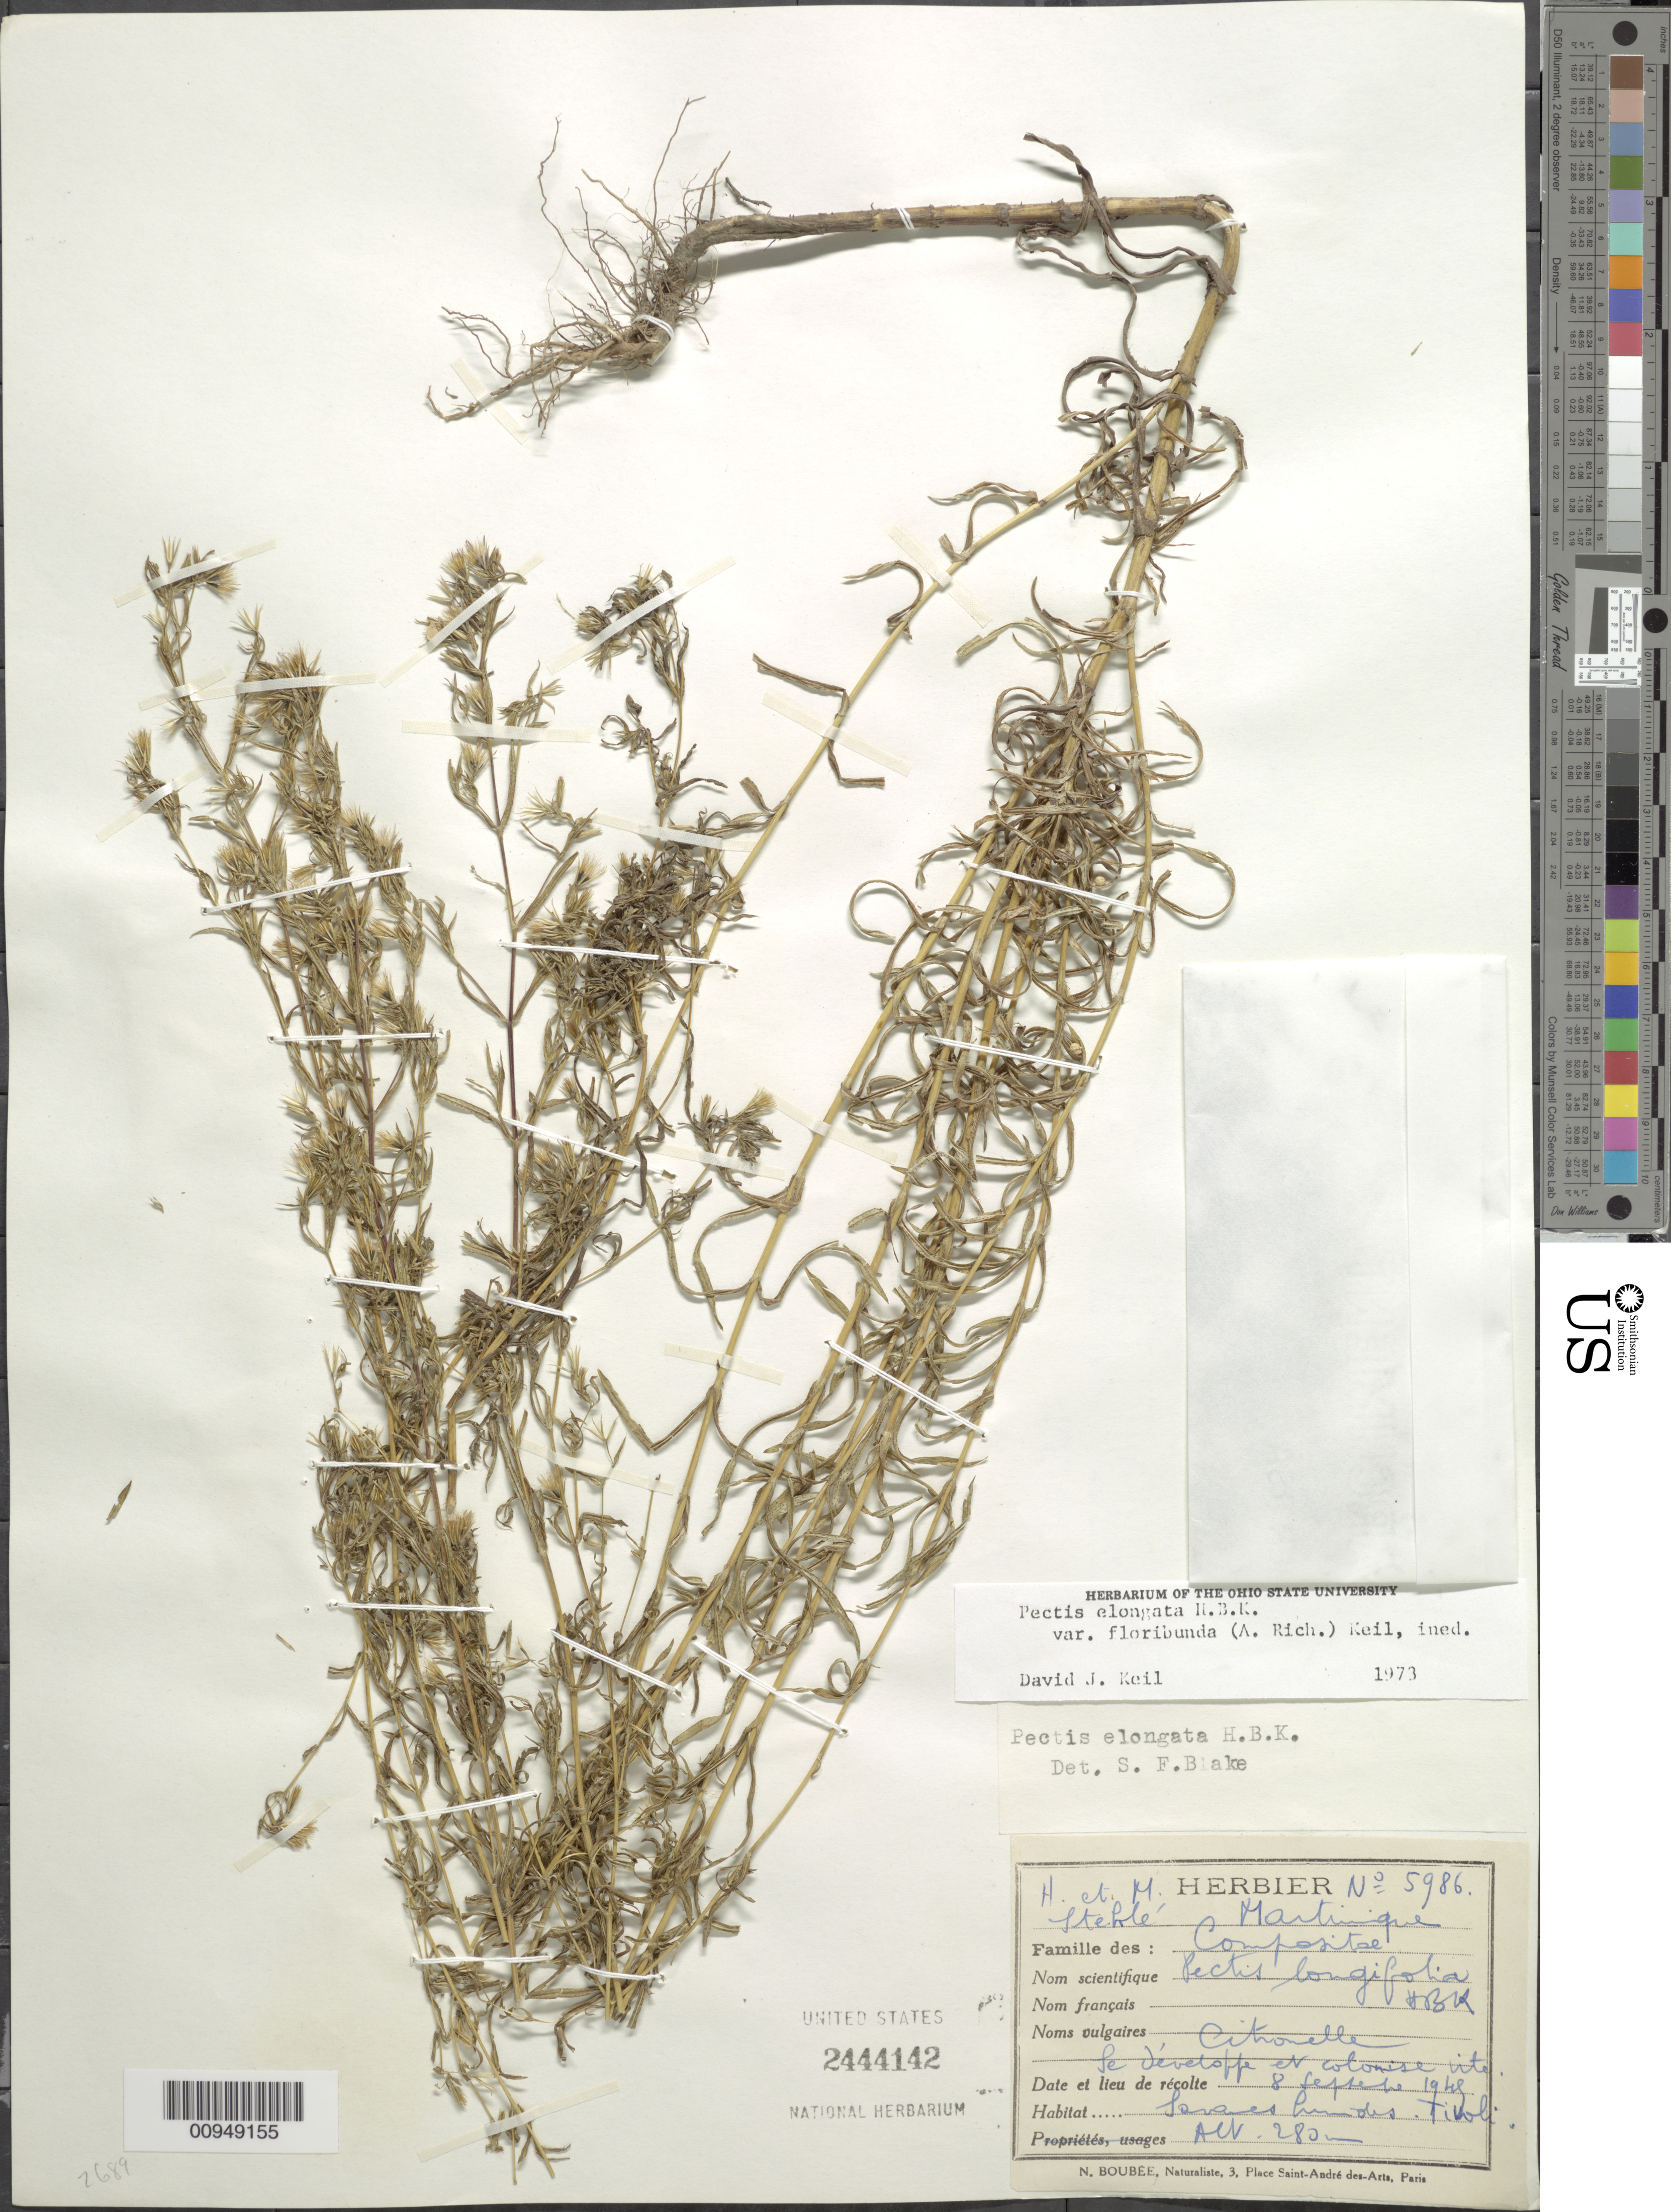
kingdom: Plantae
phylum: Tracheophyta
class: Magnoliopsida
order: Asterales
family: Asteraceae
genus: Pectis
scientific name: Pectis elongata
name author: Kunth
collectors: H. Stehlé & M. Stehlé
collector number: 5986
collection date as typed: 08 Sep 1948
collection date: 1948-09-08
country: Martinique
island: Martinique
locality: Tivoli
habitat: Savanes humides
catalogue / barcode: US 2444142